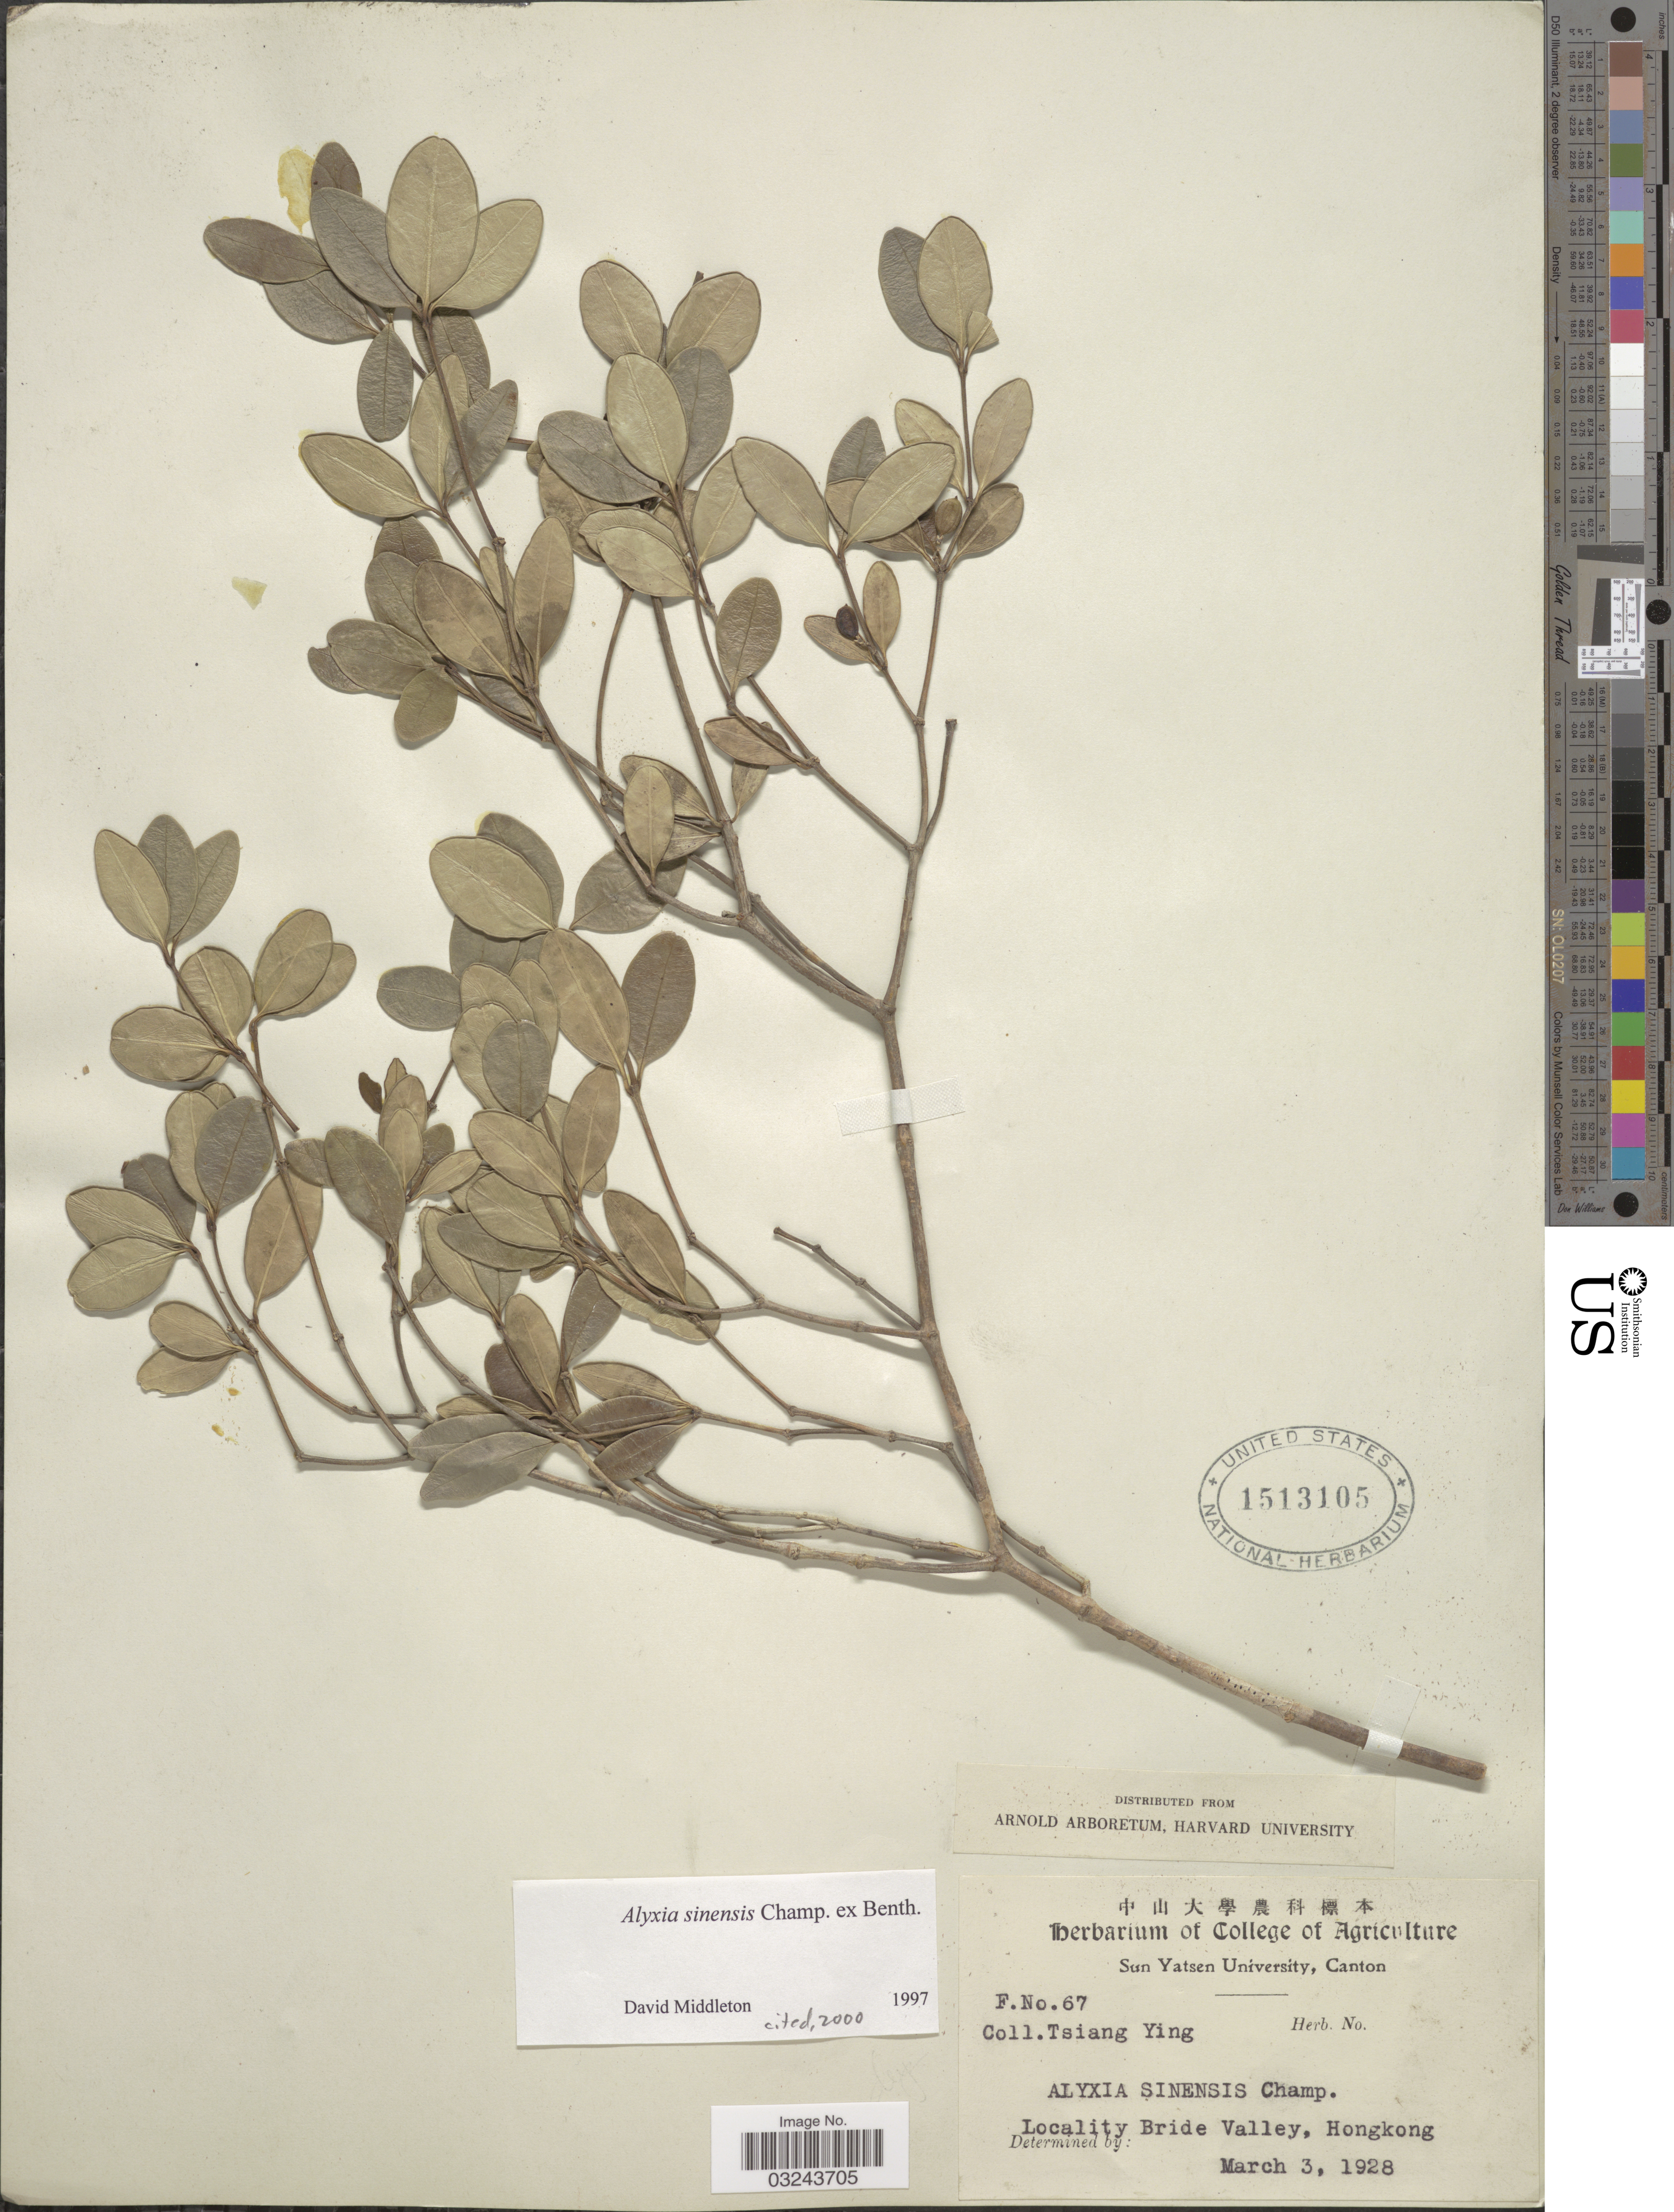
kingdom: Plantae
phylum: Tracheophyta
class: Magnoliopsida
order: Gentianales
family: Apocynaceae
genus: Alyxia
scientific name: Alyxia sinensis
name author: Champ. ex Benth.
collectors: T. Ying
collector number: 67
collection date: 1928-03-03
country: China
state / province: Hong Kong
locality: Bride Valley.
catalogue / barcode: US 1513105